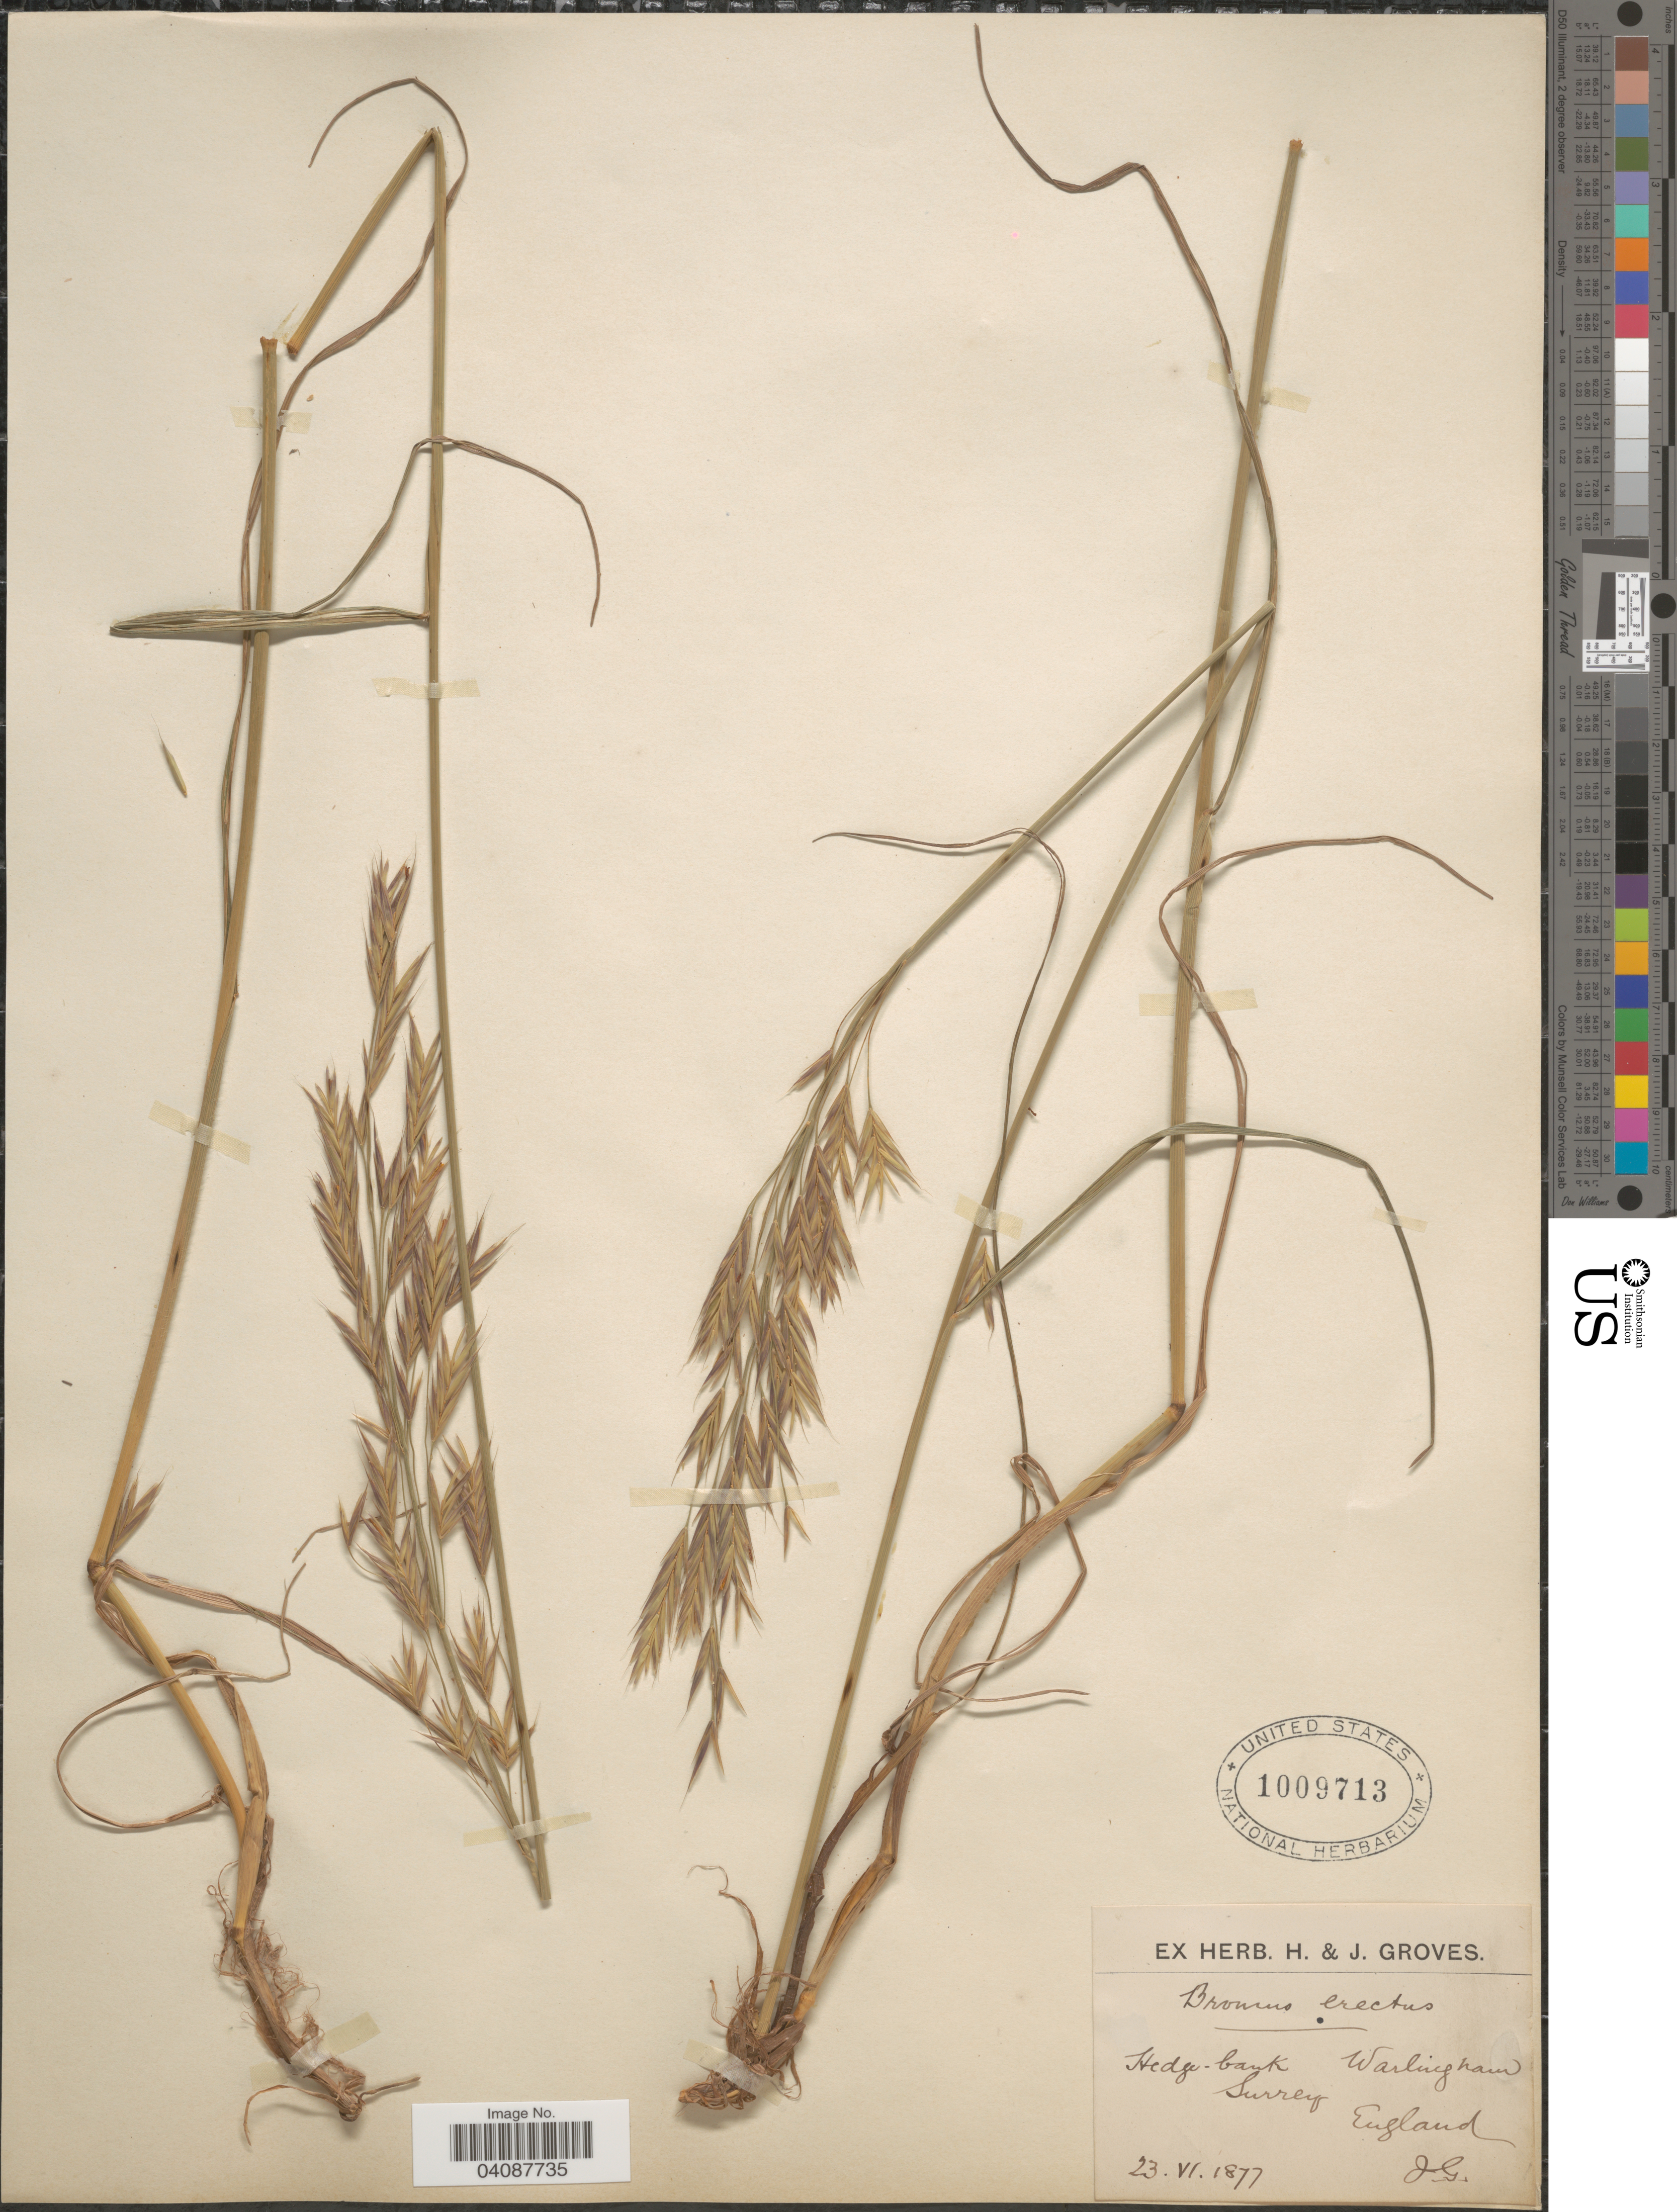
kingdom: Plantae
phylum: Tracheophyta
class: Liliopsida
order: Poales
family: Poaceae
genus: Bromus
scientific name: Bromus erectus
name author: Huds.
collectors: J. Groves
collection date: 1877-06-23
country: United Kingdom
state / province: England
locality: Warlingham. Surrey.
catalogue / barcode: US 1009713